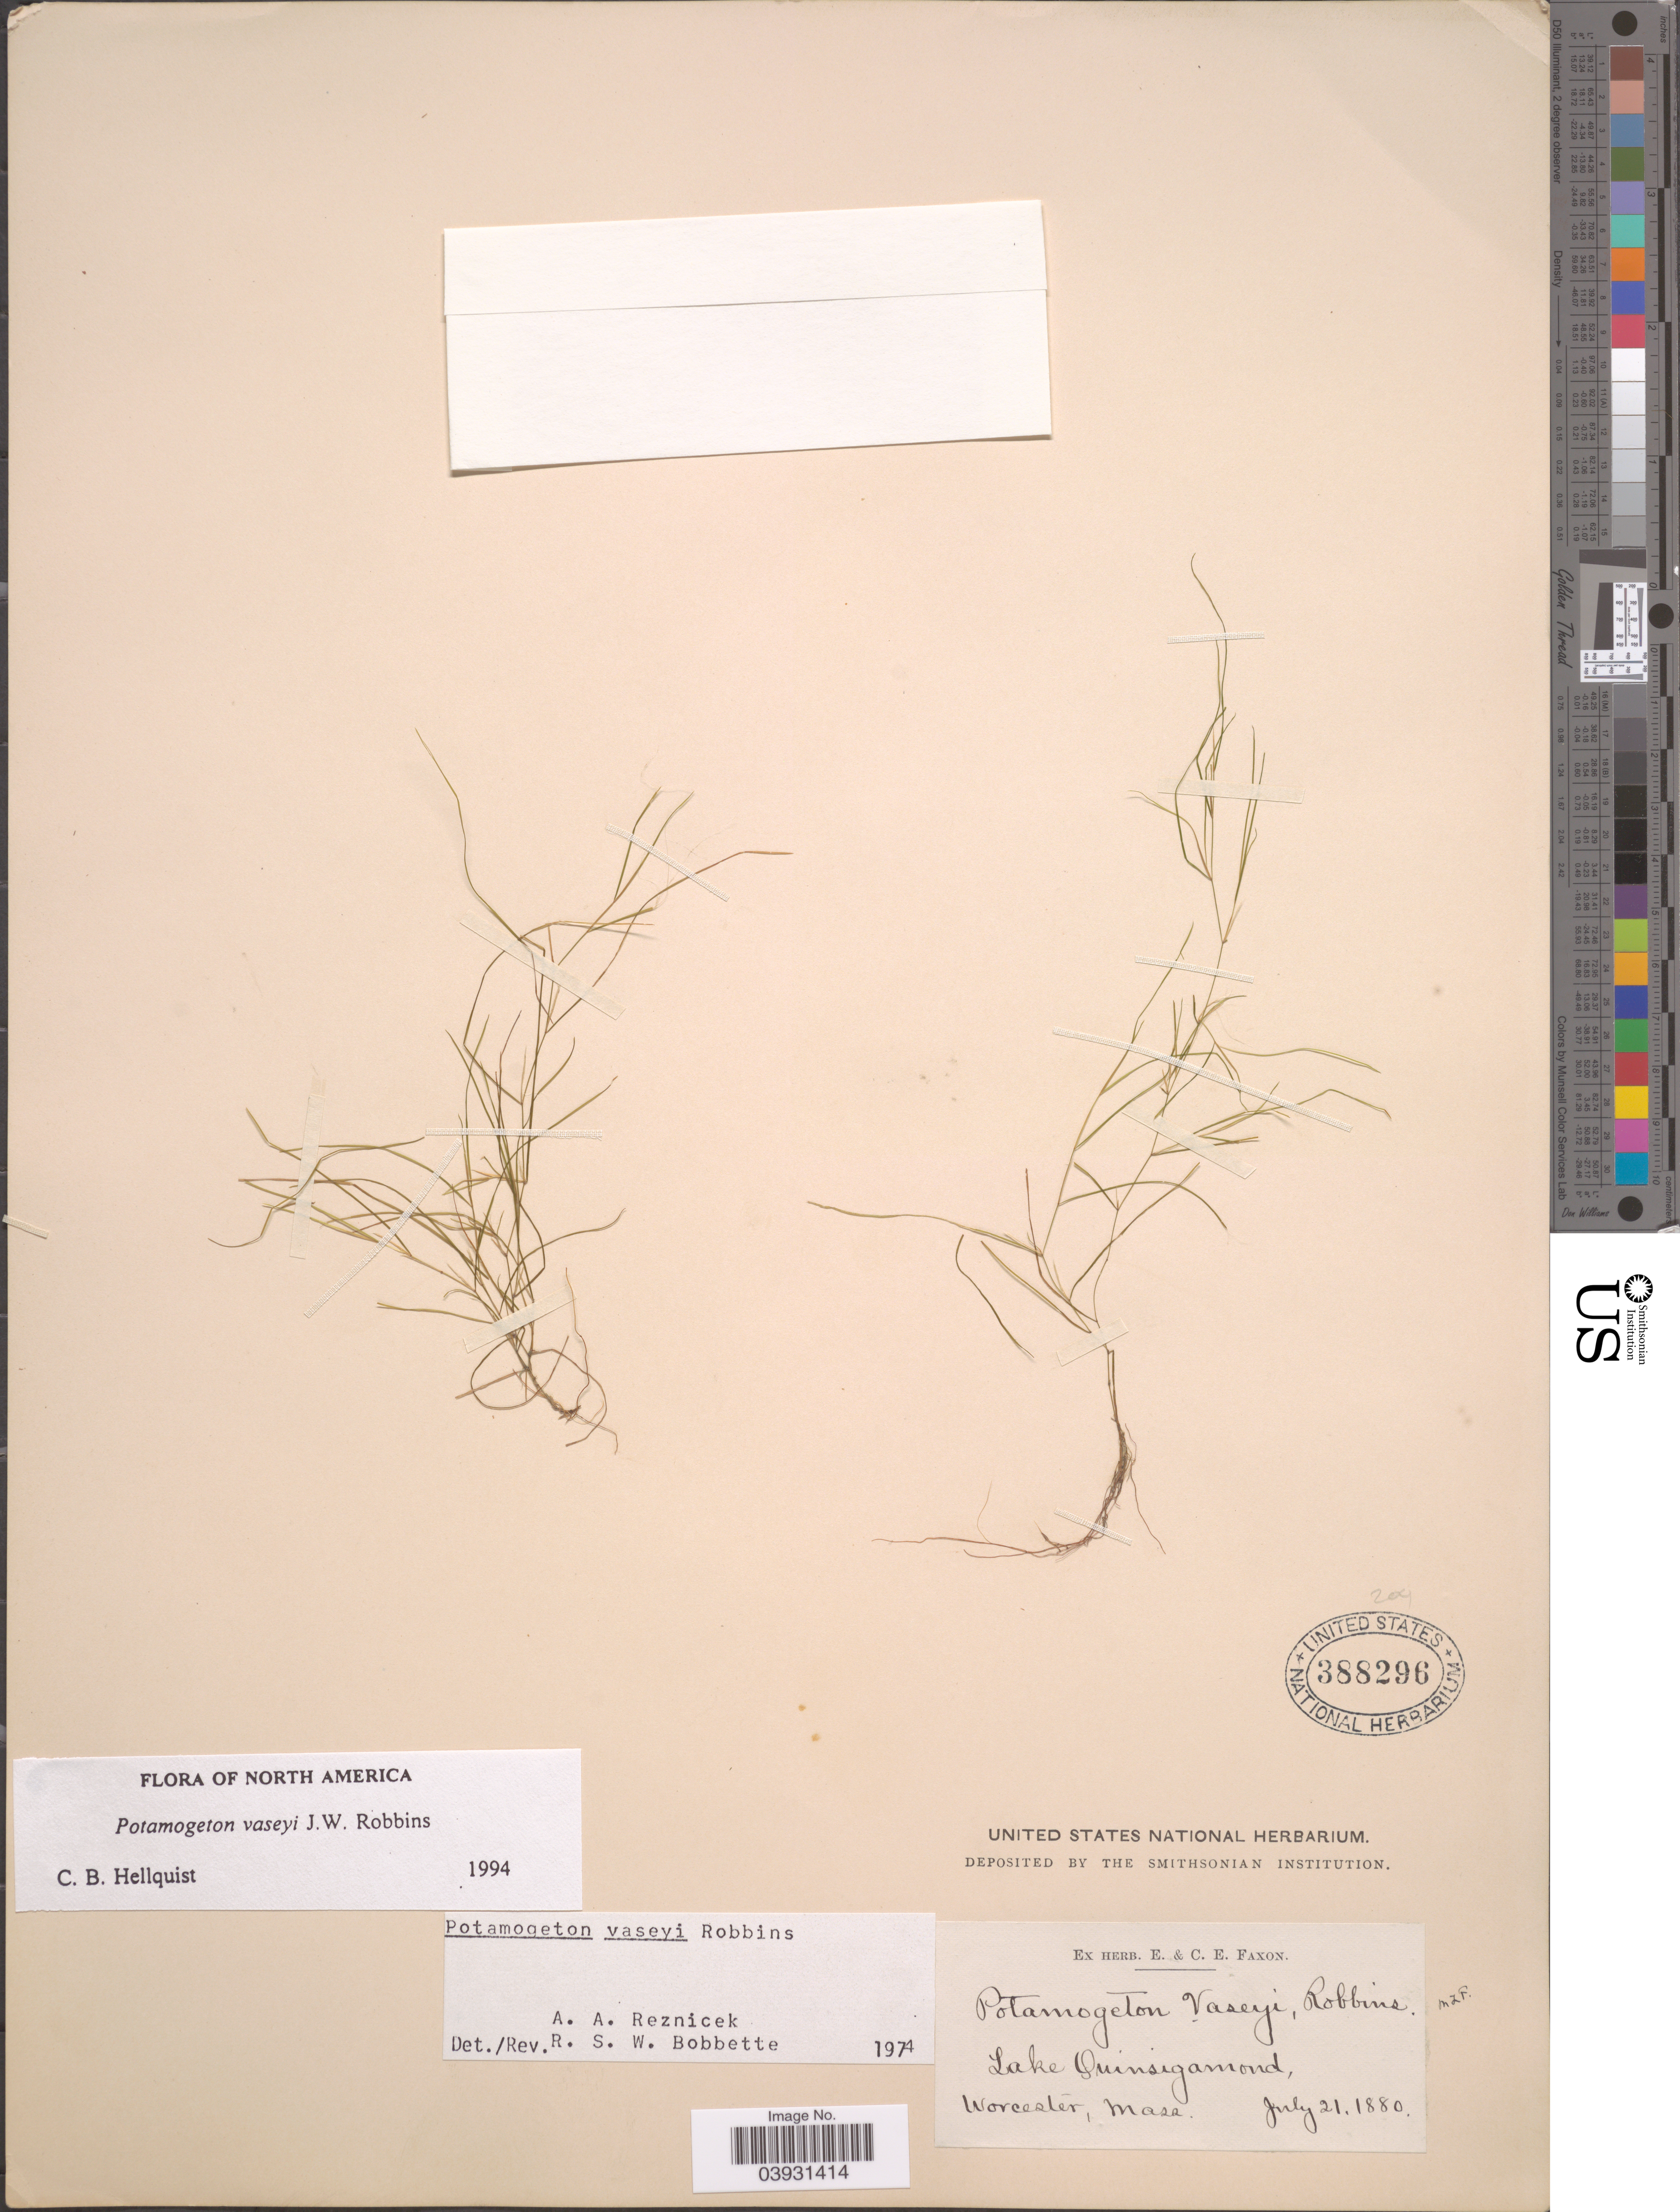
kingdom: Plantae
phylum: Tracheophyta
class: Liliopsida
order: Alismatales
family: Potamogetonaceae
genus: Potamogeton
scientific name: Potamogeton vaseyi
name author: J.W. Robbins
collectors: ex herb. E. & C.E. Faxon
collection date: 1880-07-21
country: United States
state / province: Massachusetts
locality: Lake Quinsigamond, Worcester.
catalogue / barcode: US 388296